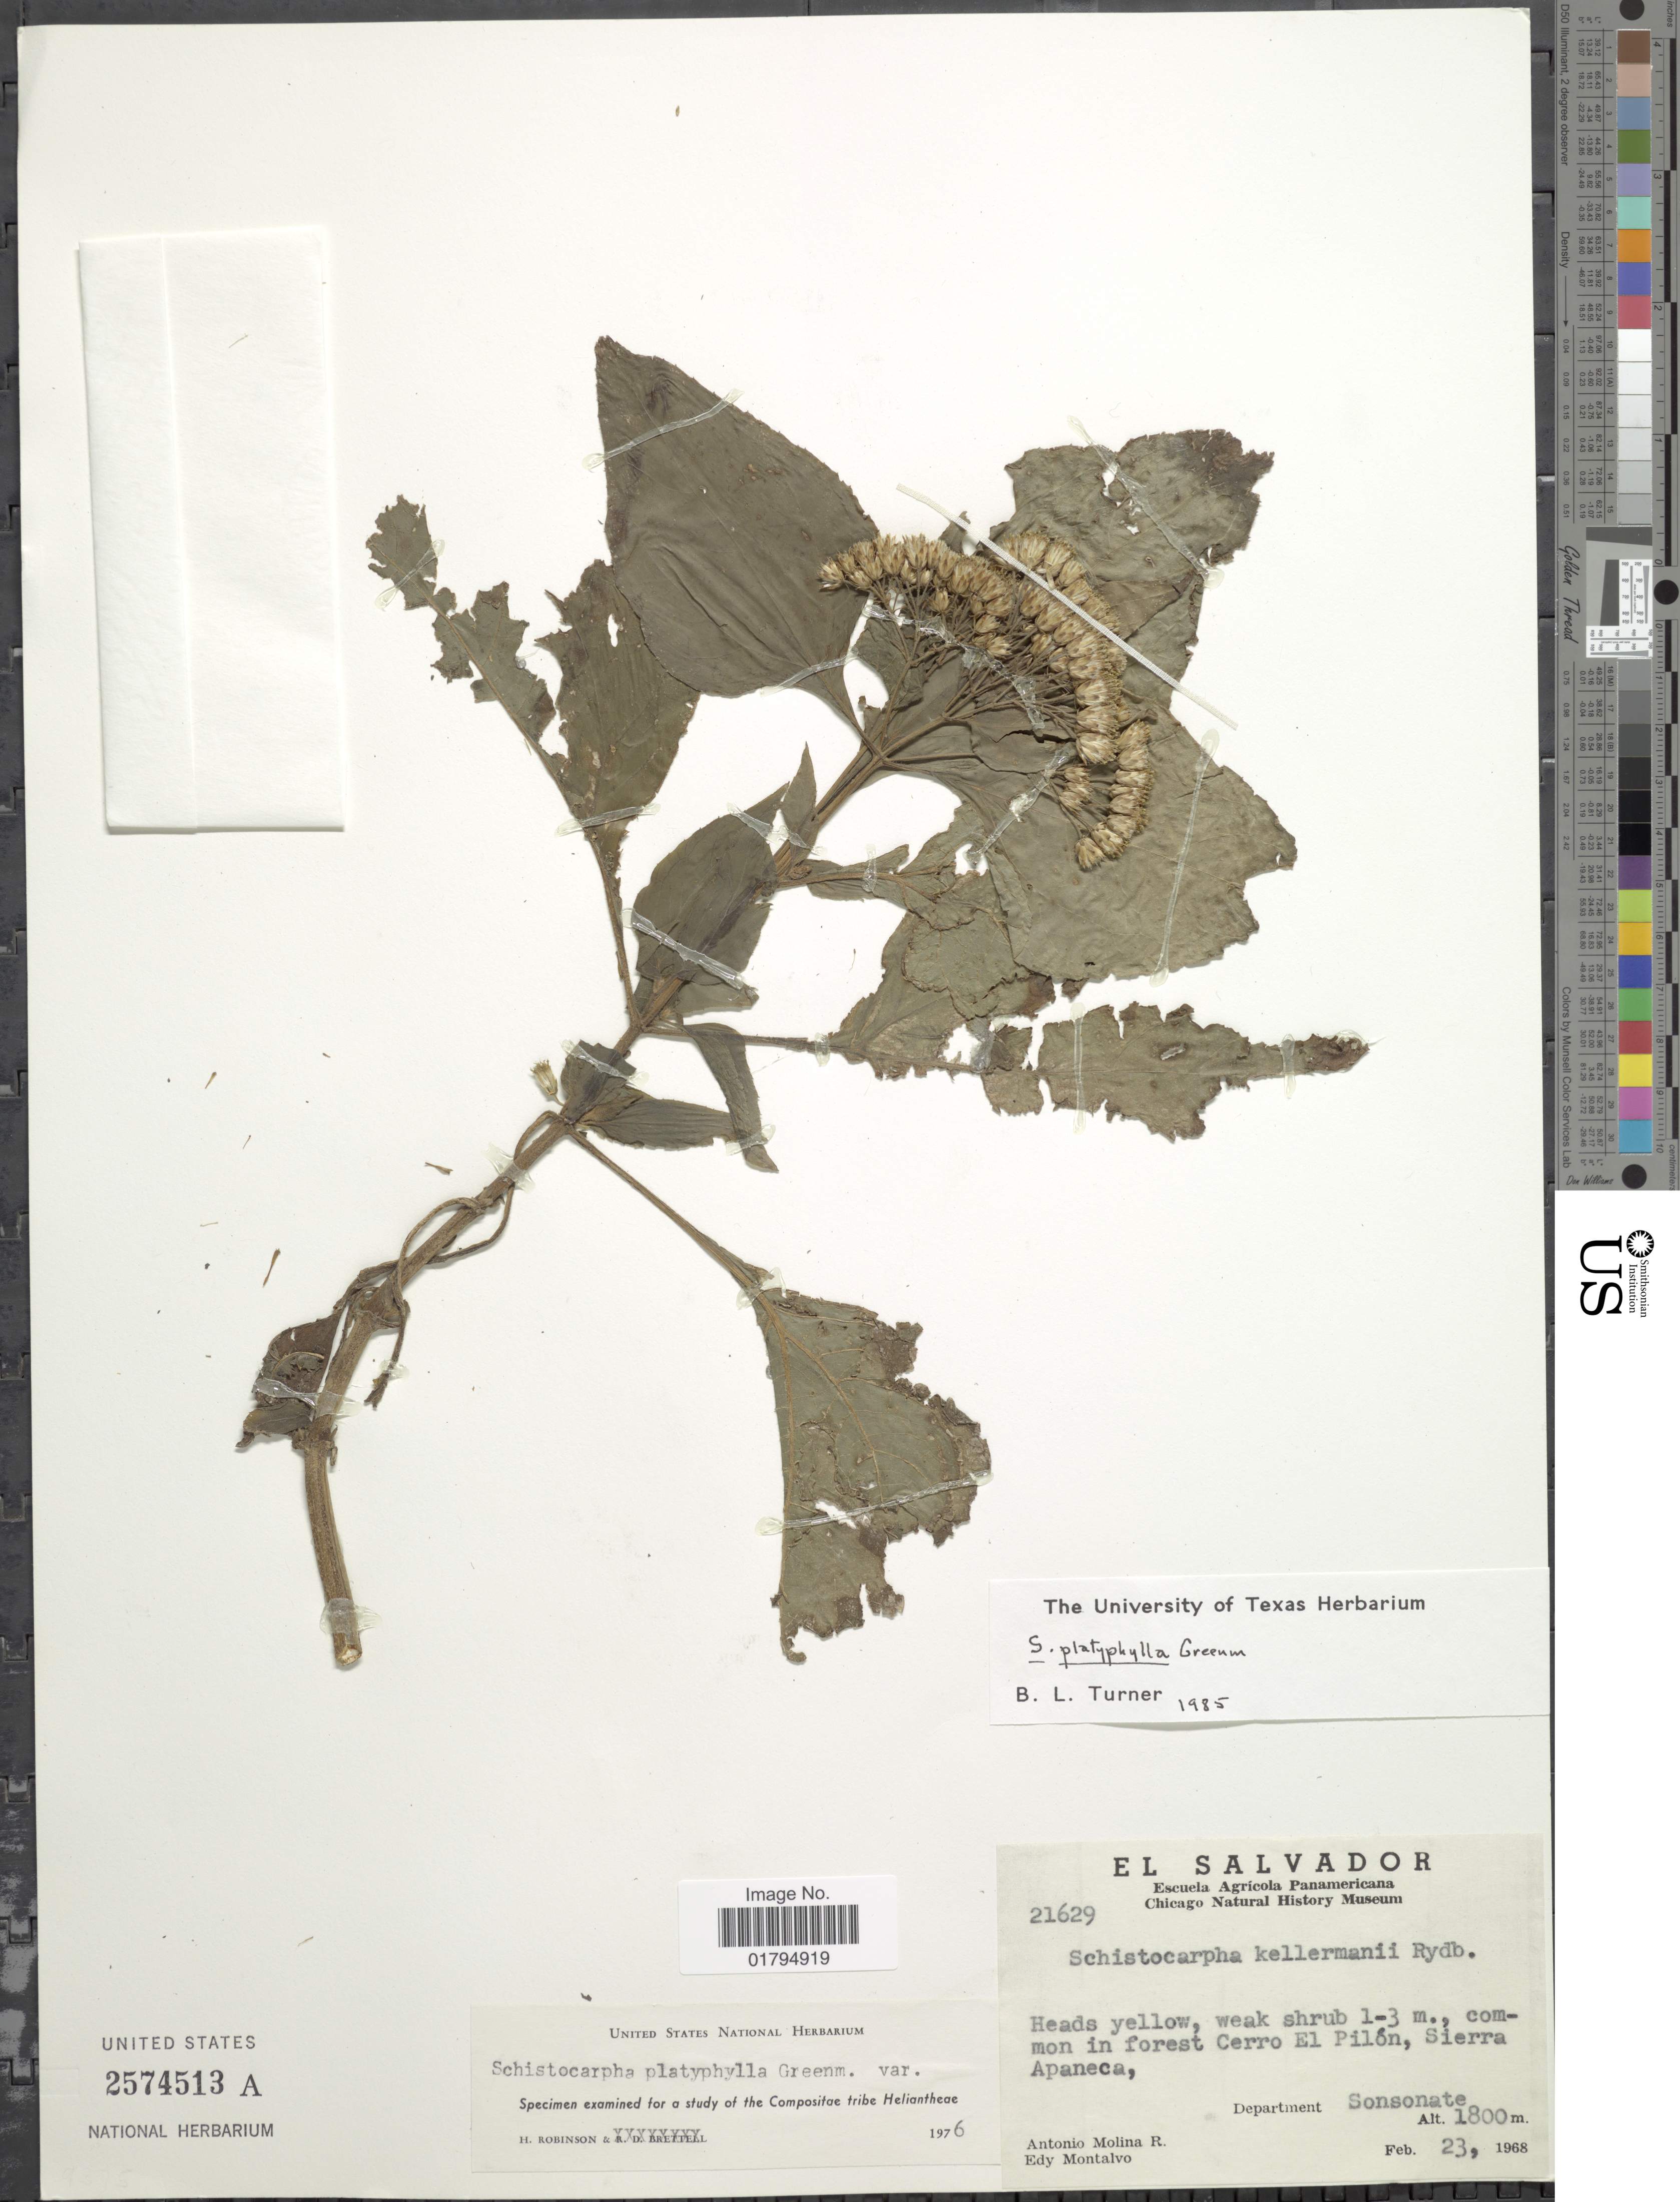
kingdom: Plantae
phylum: Tracheophyta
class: Magnoliopsida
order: Asterales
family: Asteraceae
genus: Schistocarpha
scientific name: Schistocarpha kellermanii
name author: Rydb.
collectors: A. Molina R. & E. A. Montalvo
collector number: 21629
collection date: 1968-02-23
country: El Salvador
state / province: Sonsonate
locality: Cerro El Pilon, Sierra Apaneca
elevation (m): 1800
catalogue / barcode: US 2574513A